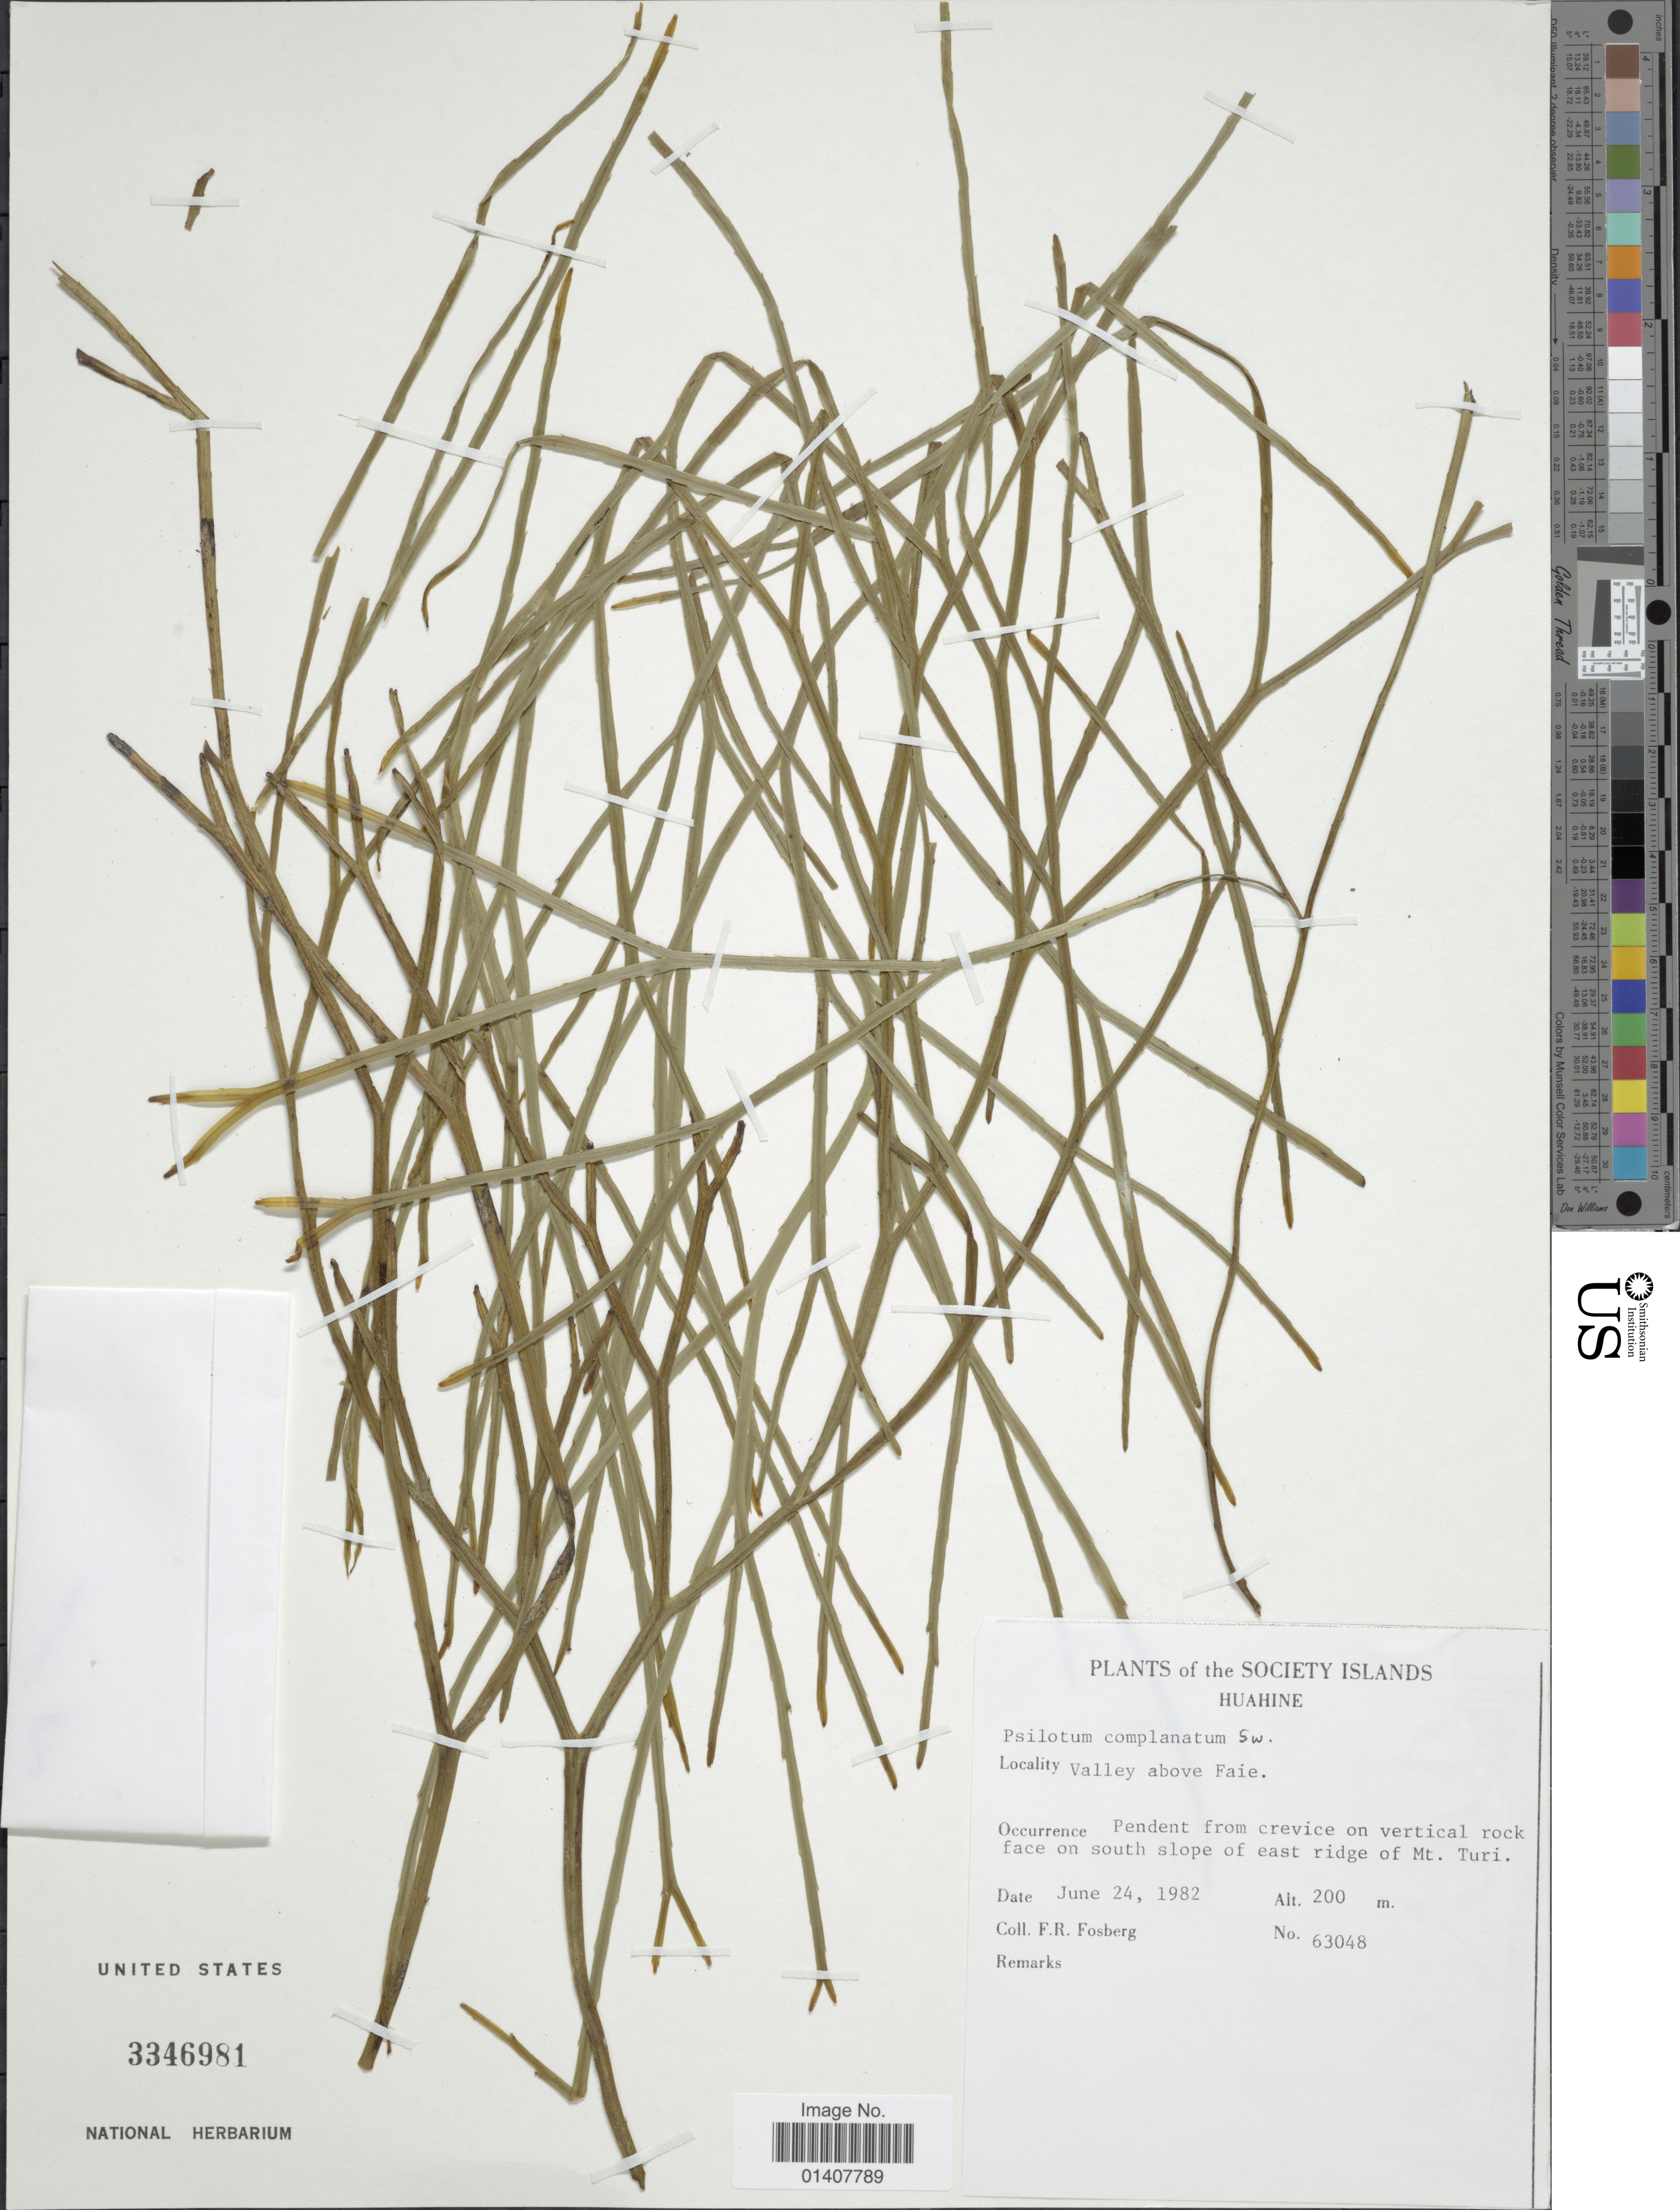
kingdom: Plantae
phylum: Tracheophyta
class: Polypodiopsida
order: Psilotales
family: Psilotaceae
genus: Psilotum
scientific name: Psilotum complanatum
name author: Sw.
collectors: F. R. Fosberg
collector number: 63048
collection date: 1982-06-24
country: French Polynesia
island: Huahine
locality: Society Islands, Huahine, Valley above Faie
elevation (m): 200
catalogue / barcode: US 3346981